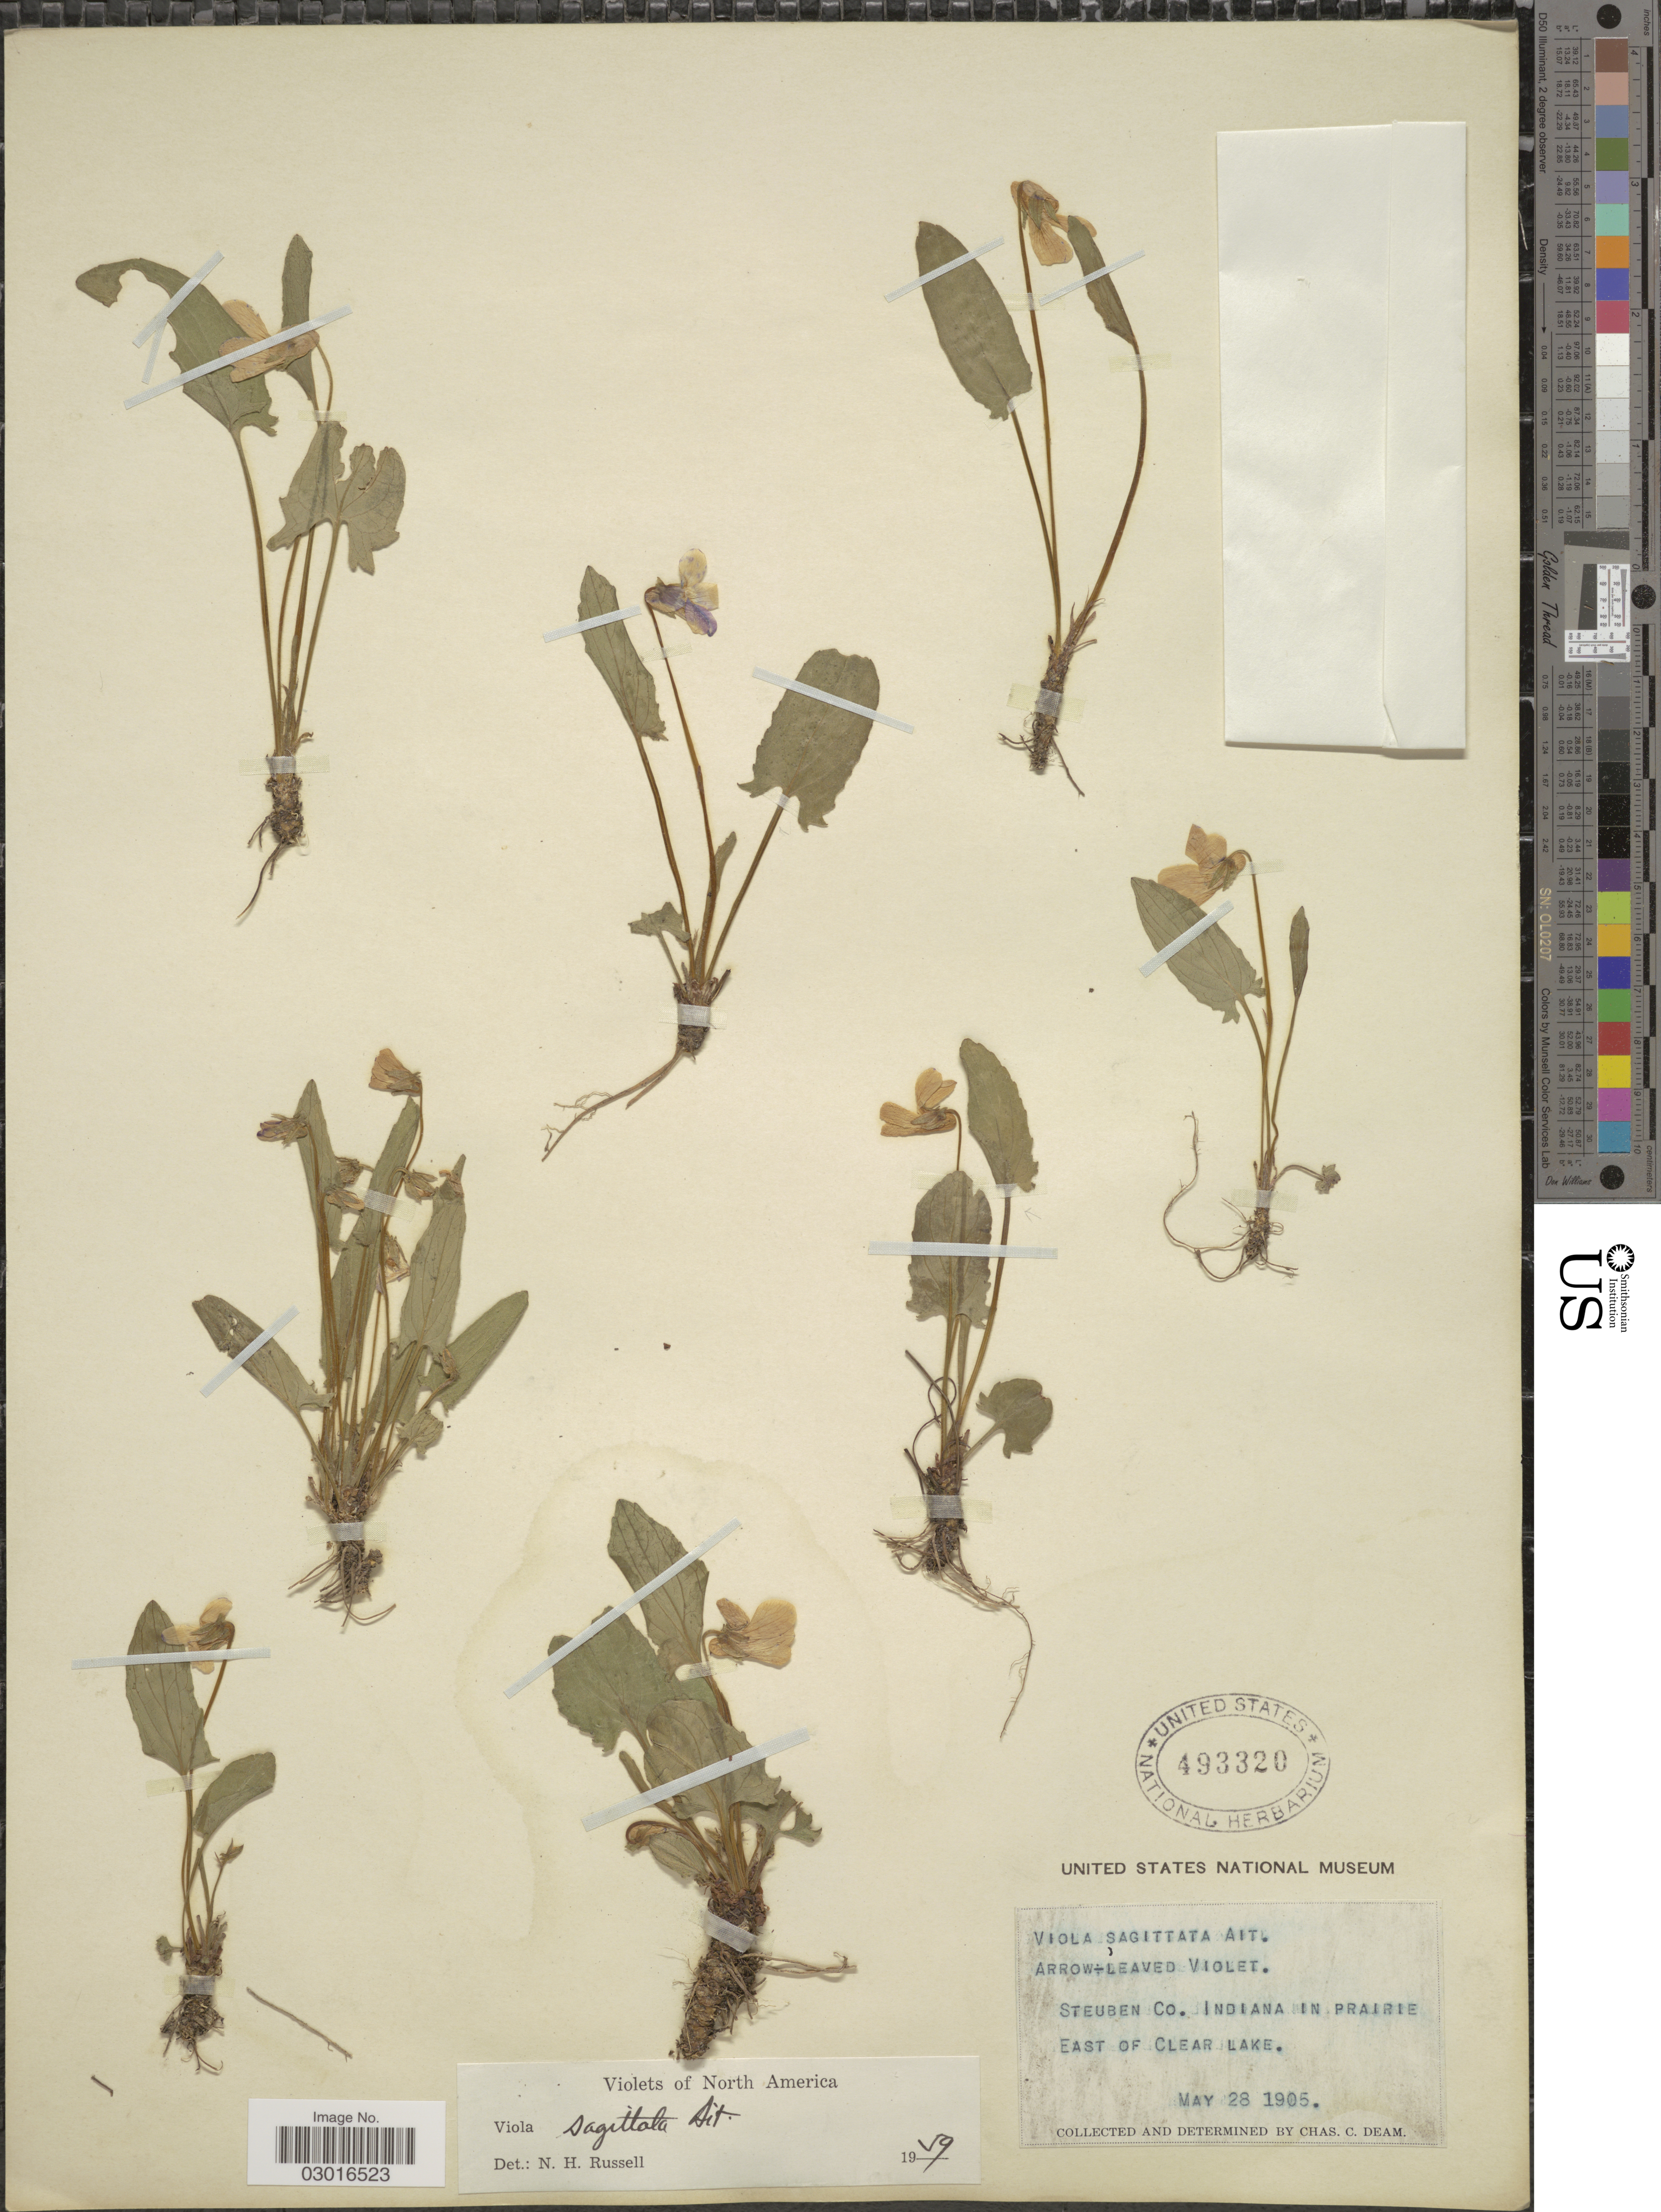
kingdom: Plantae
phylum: Tracheophyta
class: Magnoliopsida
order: Malpighiales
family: Violaceae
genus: Viola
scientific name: Viola sagittata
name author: Aiton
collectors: C. C. Deam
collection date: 1905-05-28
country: United States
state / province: Indiana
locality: Steuben Co. Indiana in prairie. East of Clear Lake.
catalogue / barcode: US 493320